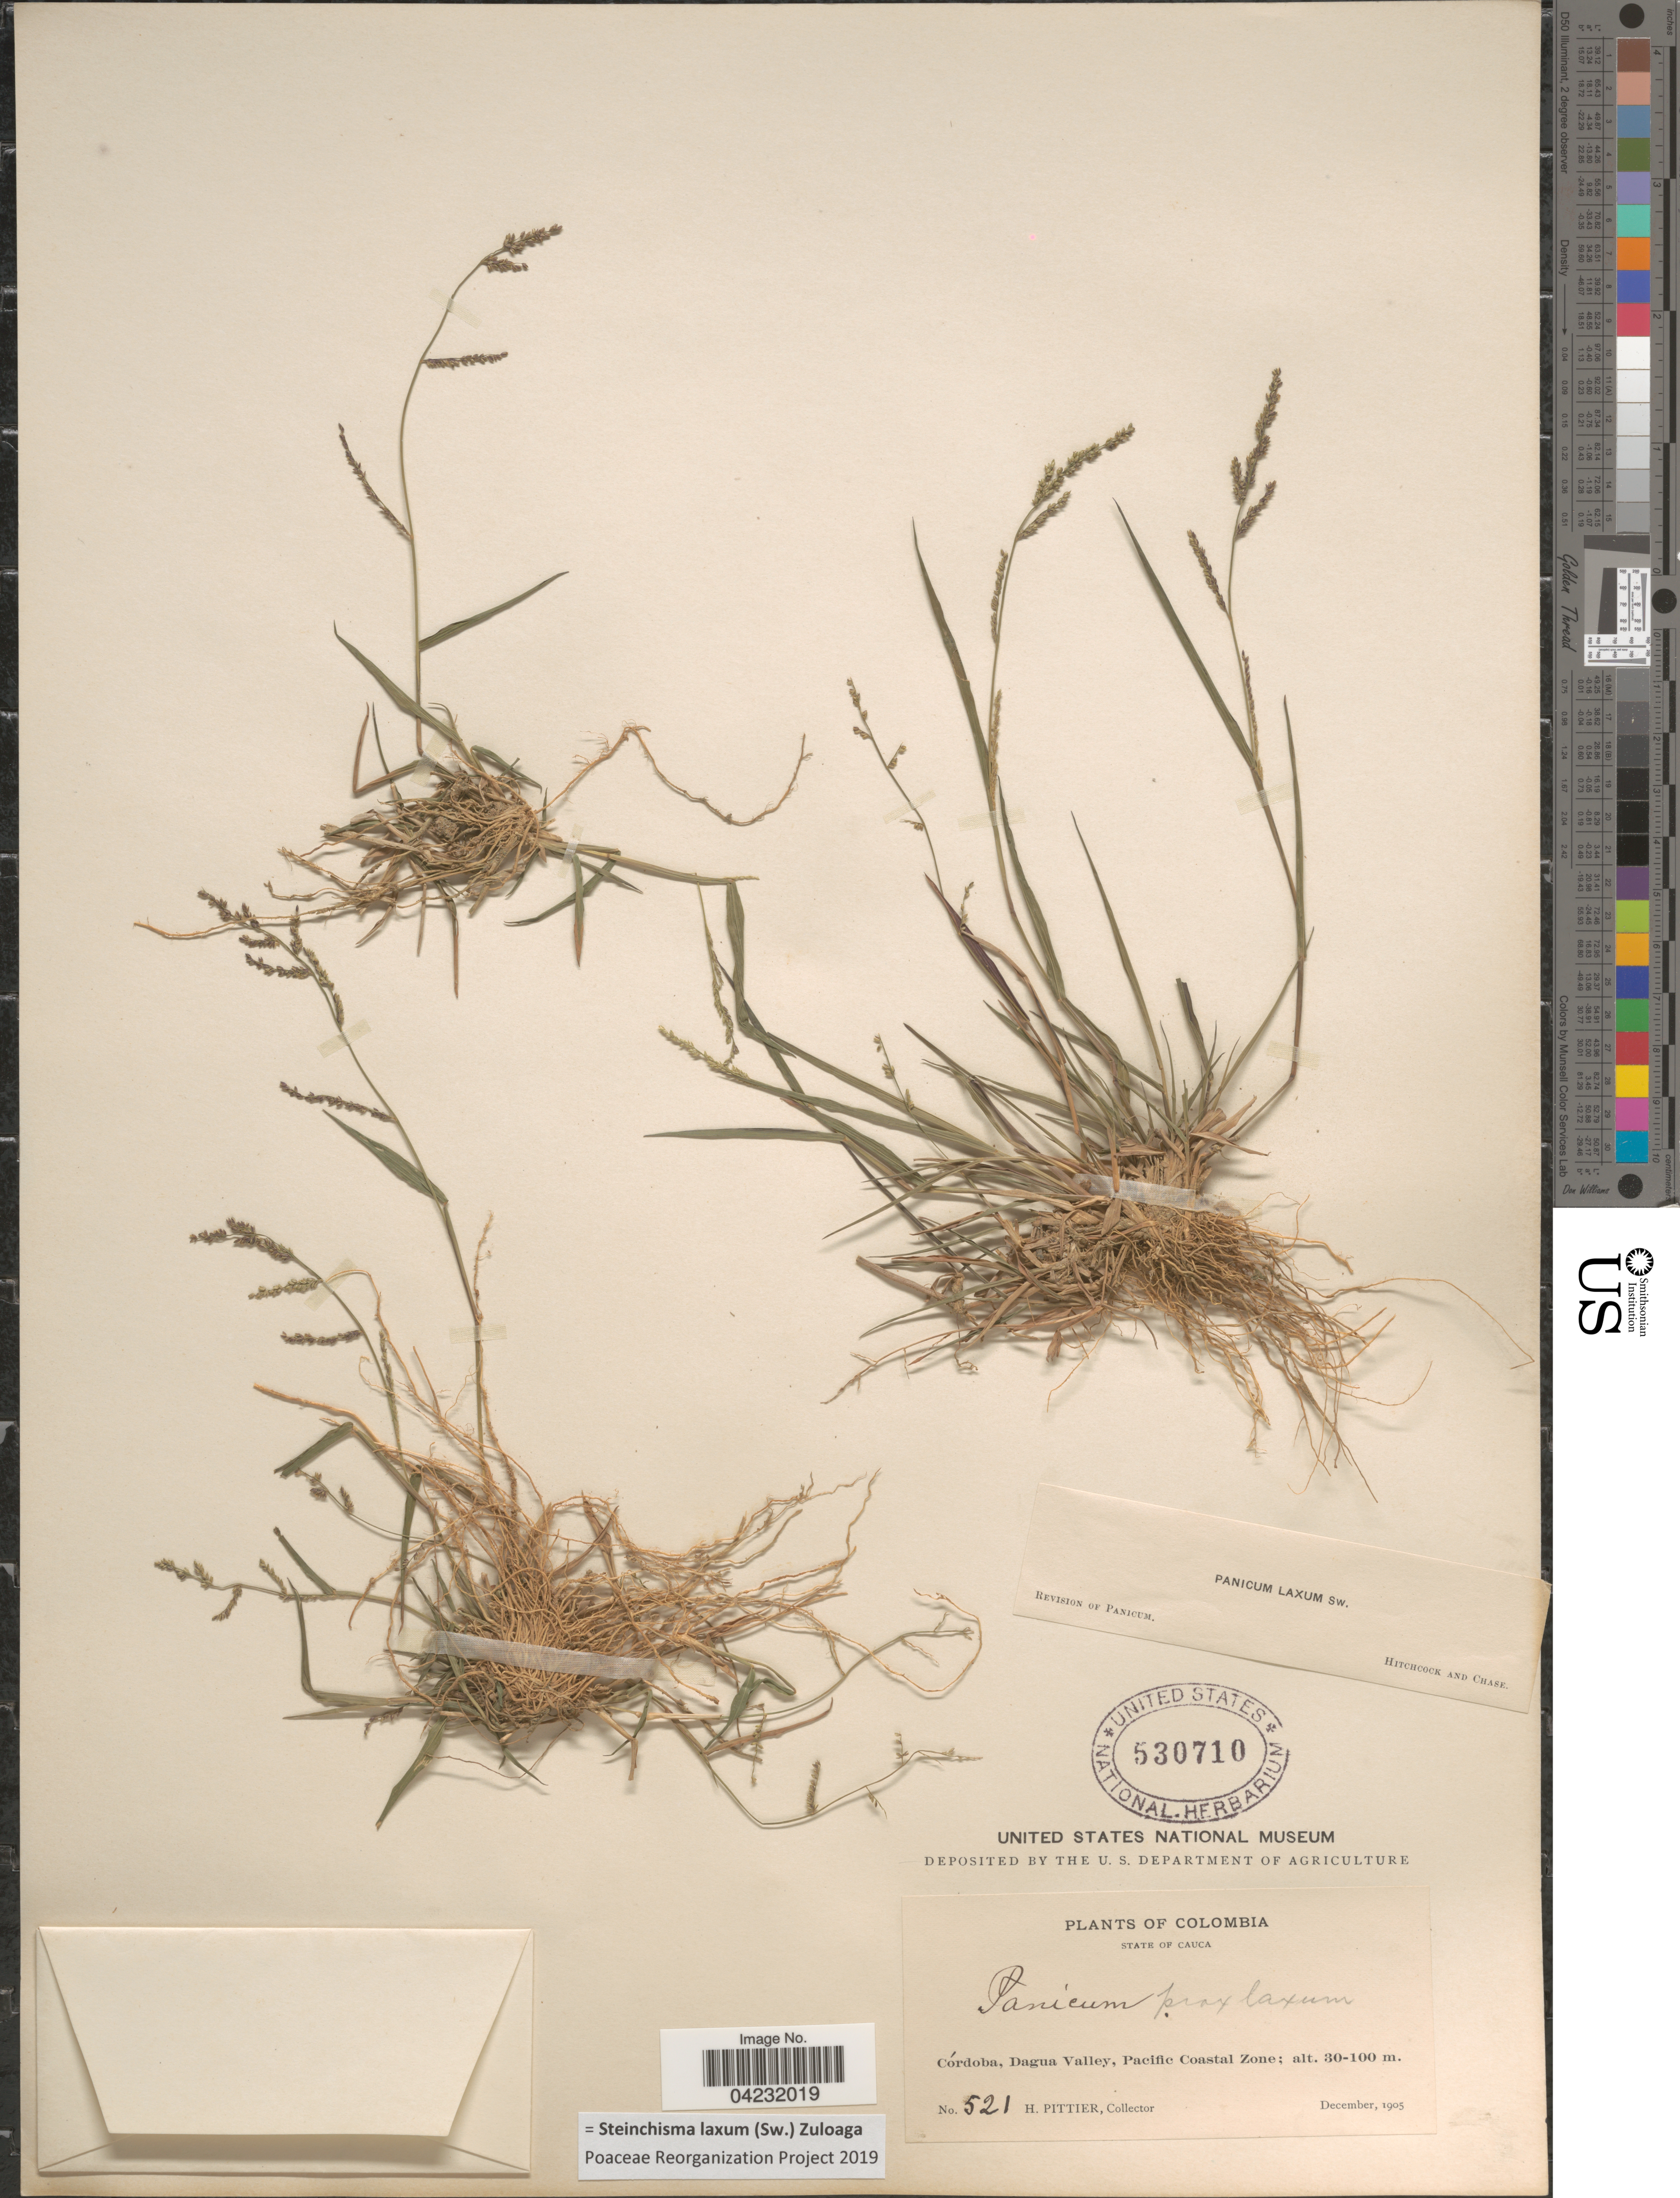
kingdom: Plantae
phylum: Tracheophyta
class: Liliopsida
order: Poales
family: Poaceae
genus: Steinchisma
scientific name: Steinchisma laxum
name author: (Sw.) Zuloaga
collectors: H. F. Pittier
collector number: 521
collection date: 1905-12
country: Colombia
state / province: Cauca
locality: Córdoba, Dagua Valley, Pacific Coastal Zone.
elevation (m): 30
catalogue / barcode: US 530710